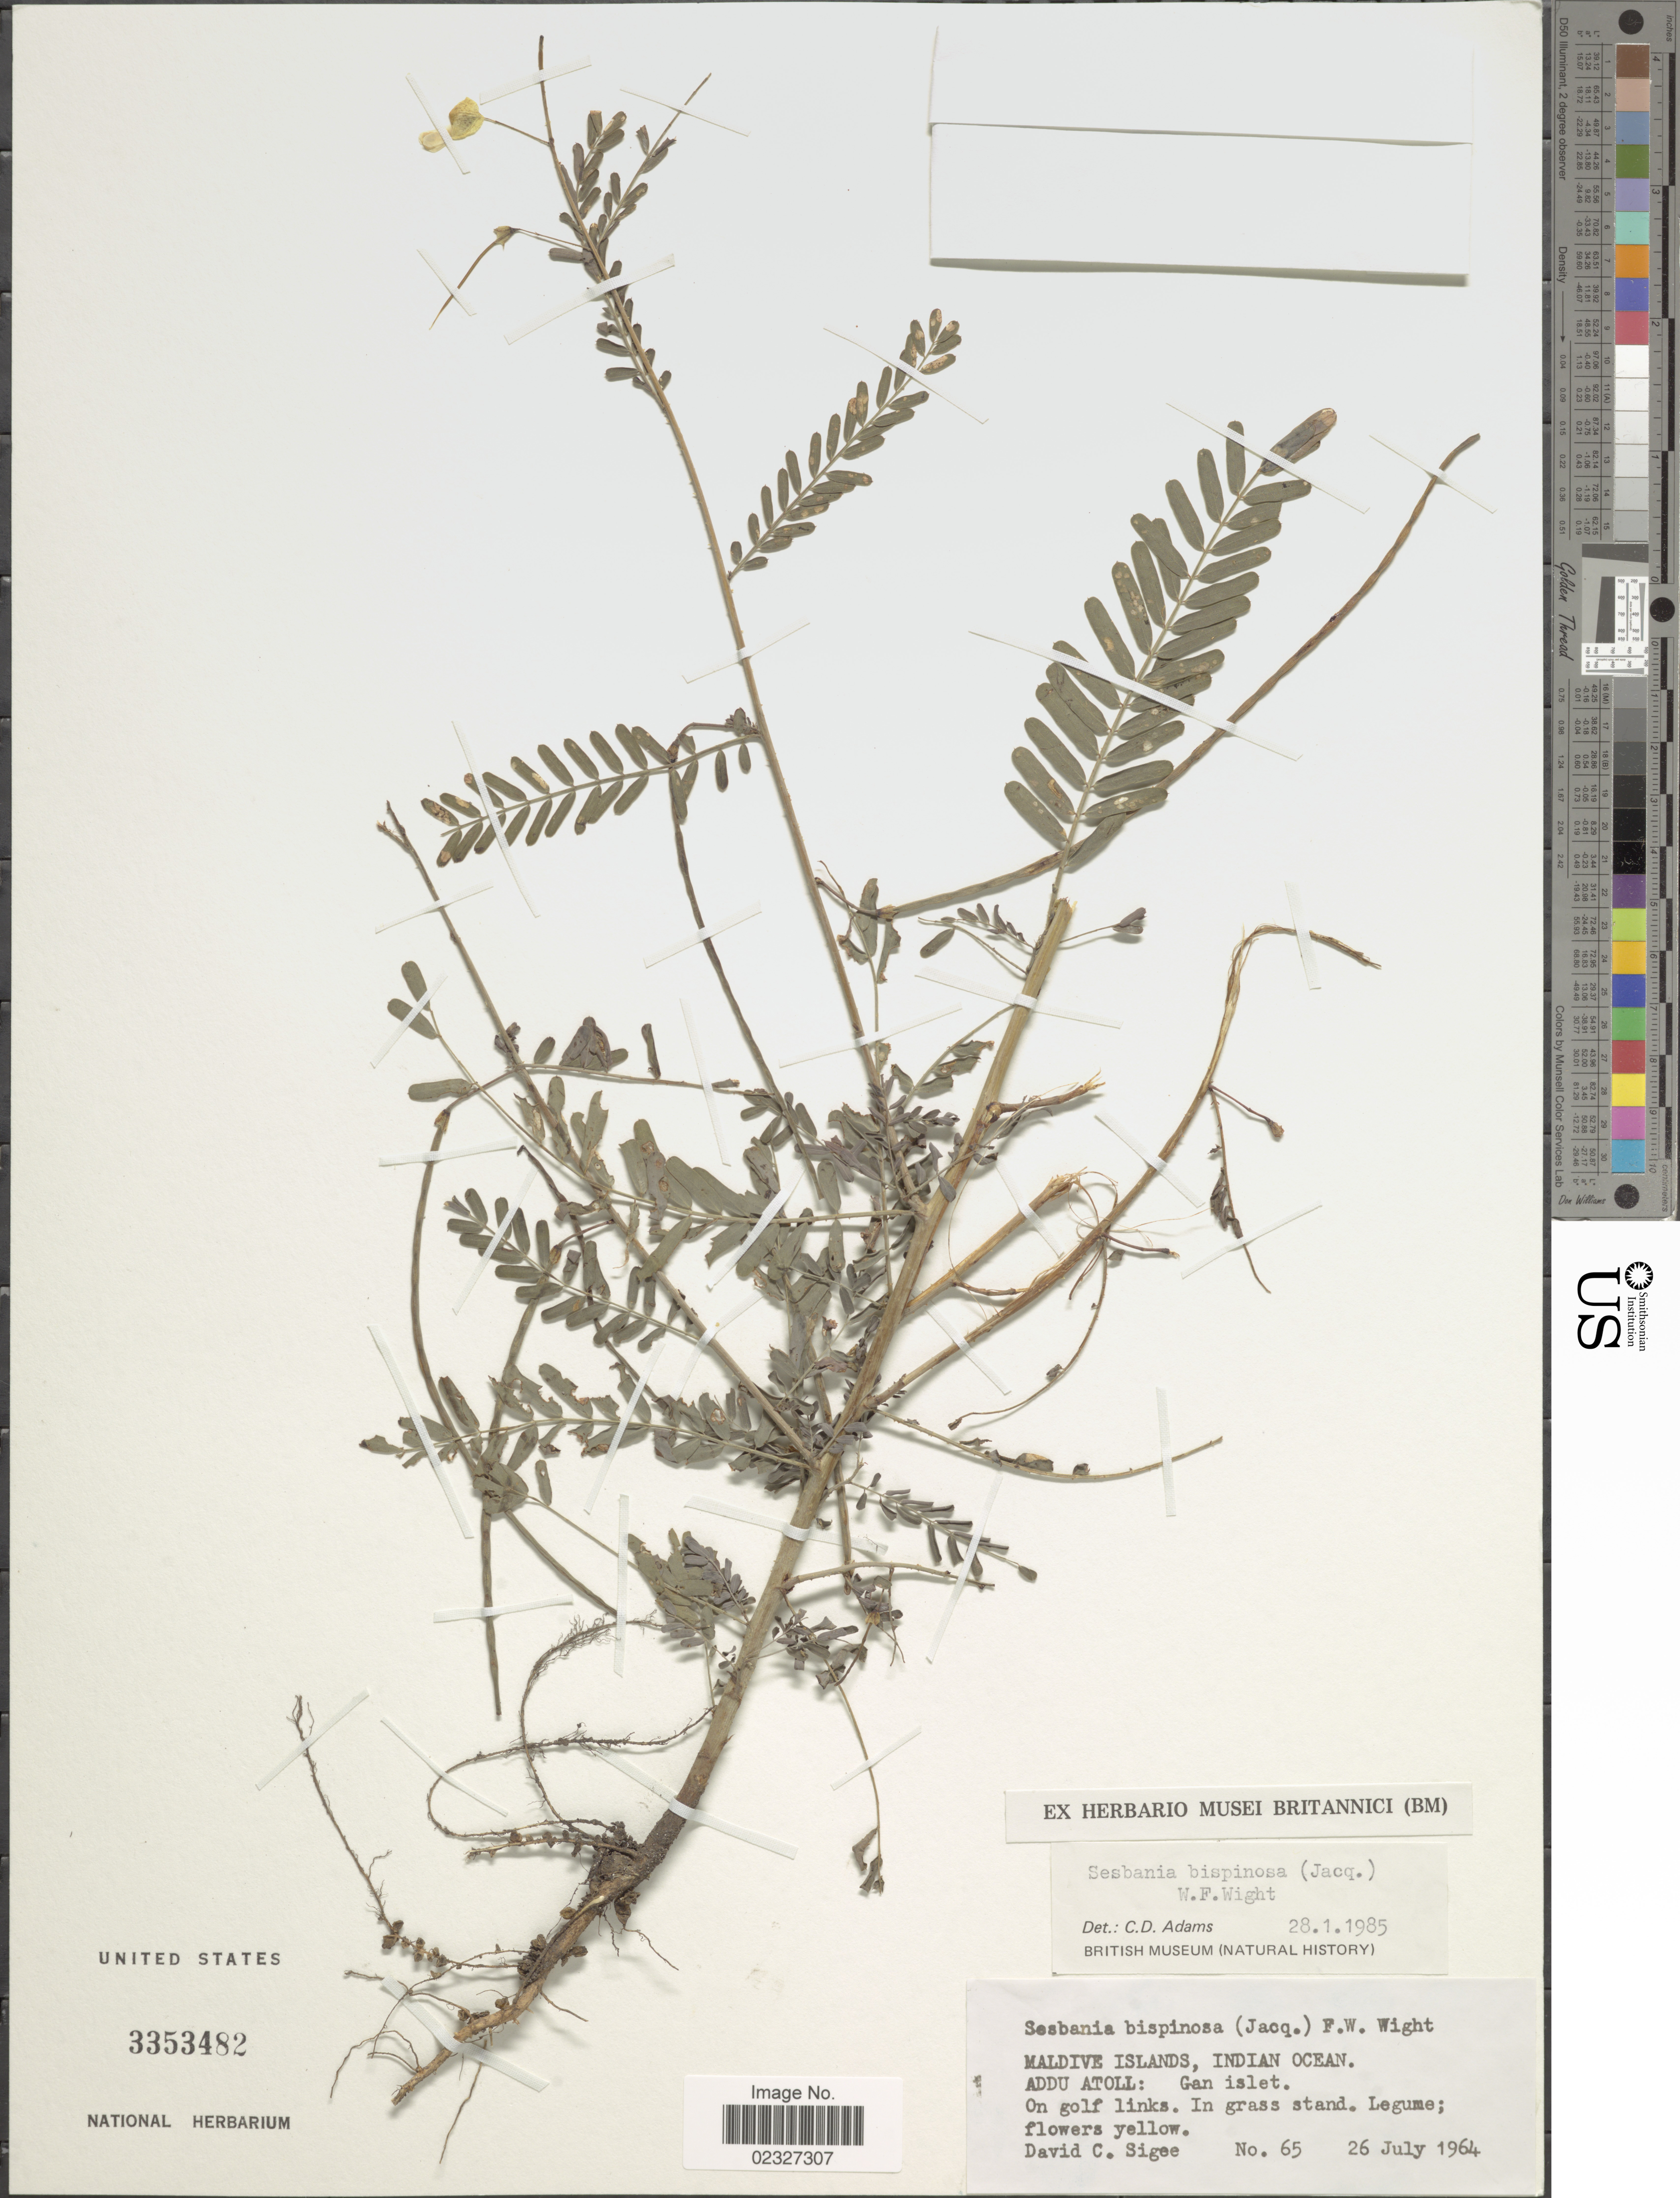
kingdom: Plantae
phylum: Tracheophyta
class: Magnoliopsida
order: Fabales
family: Fabaceae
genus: Sesbania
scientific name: Sesbania bispinosa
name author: (Jacq.) Steud.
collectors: D. C. Sigee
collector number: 65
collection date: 1964-07-26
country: Maldive Islands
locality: Indian Ocean, Addu Atoll, Gan islet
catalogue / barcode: US 3353482